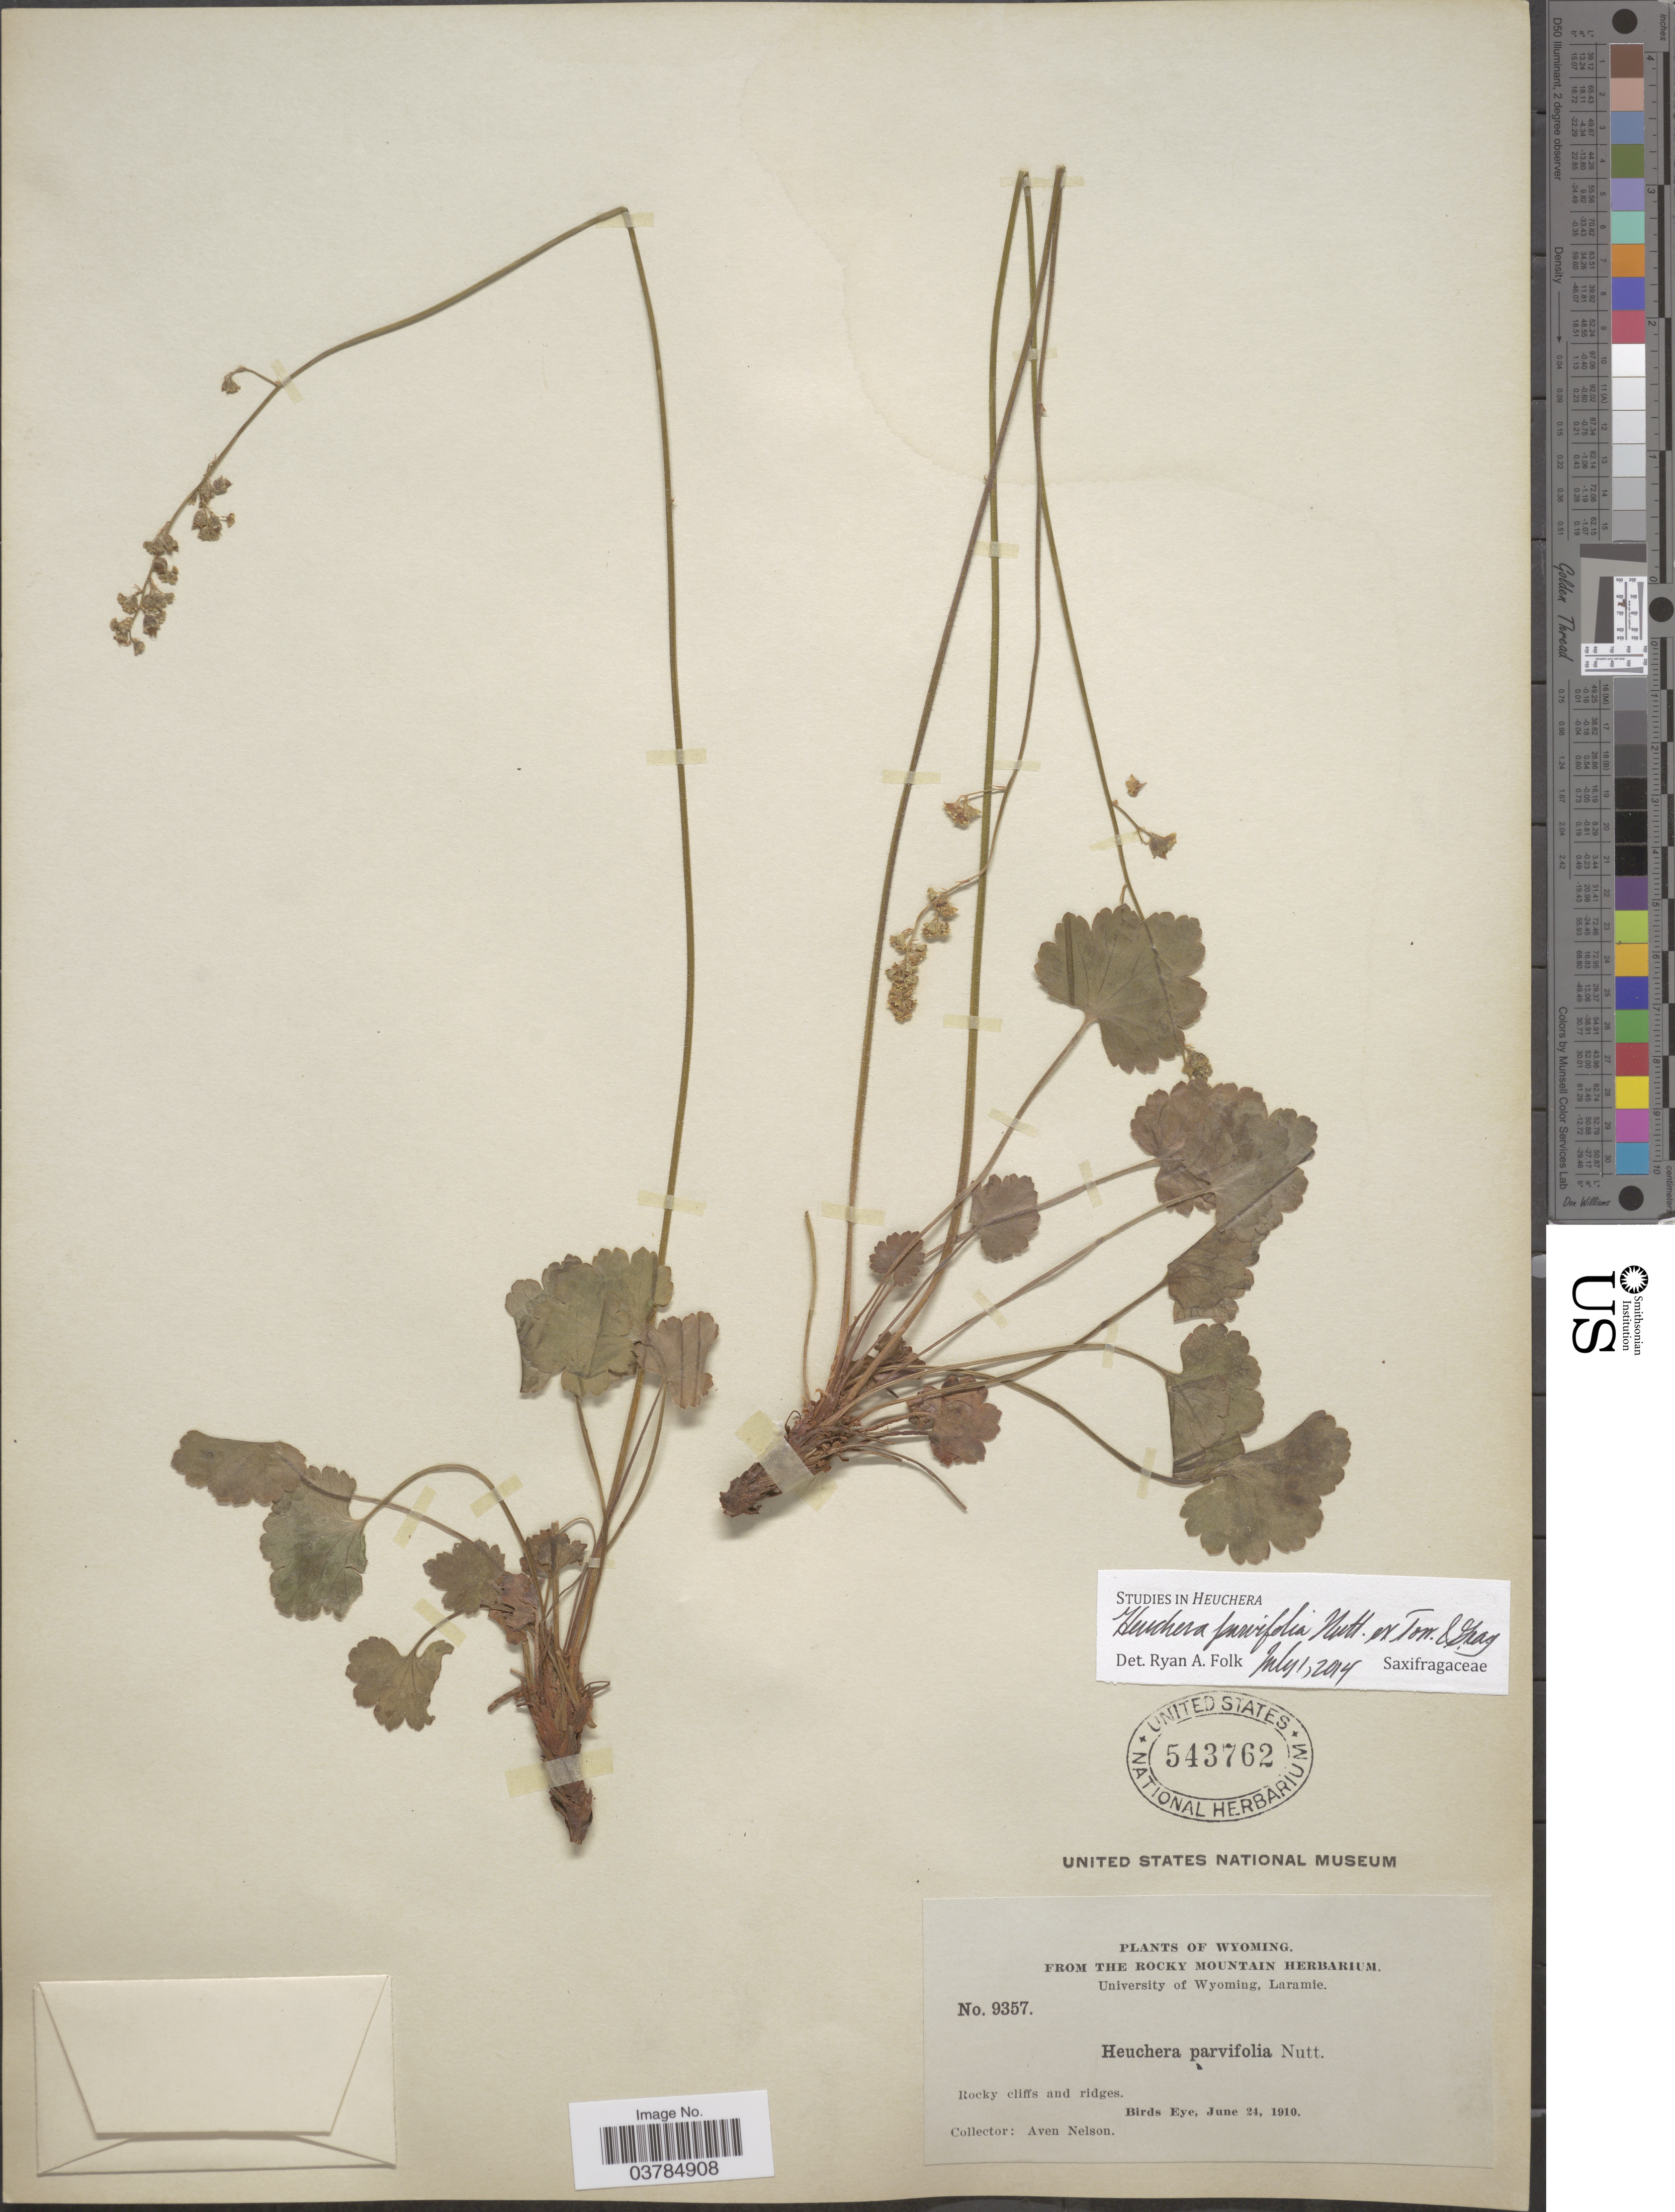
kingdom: Plantae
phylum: Tracheophyta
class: Magnoliopsida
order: Saxifragales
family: Saxifragaceae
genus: Heuchera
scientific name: Heuchera parvifolia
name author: Nutt.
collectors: A. Nelson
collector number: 9357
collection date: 1910-06-24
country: United States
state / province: Wyoming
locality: Birds Eye.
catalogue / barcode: US 543762